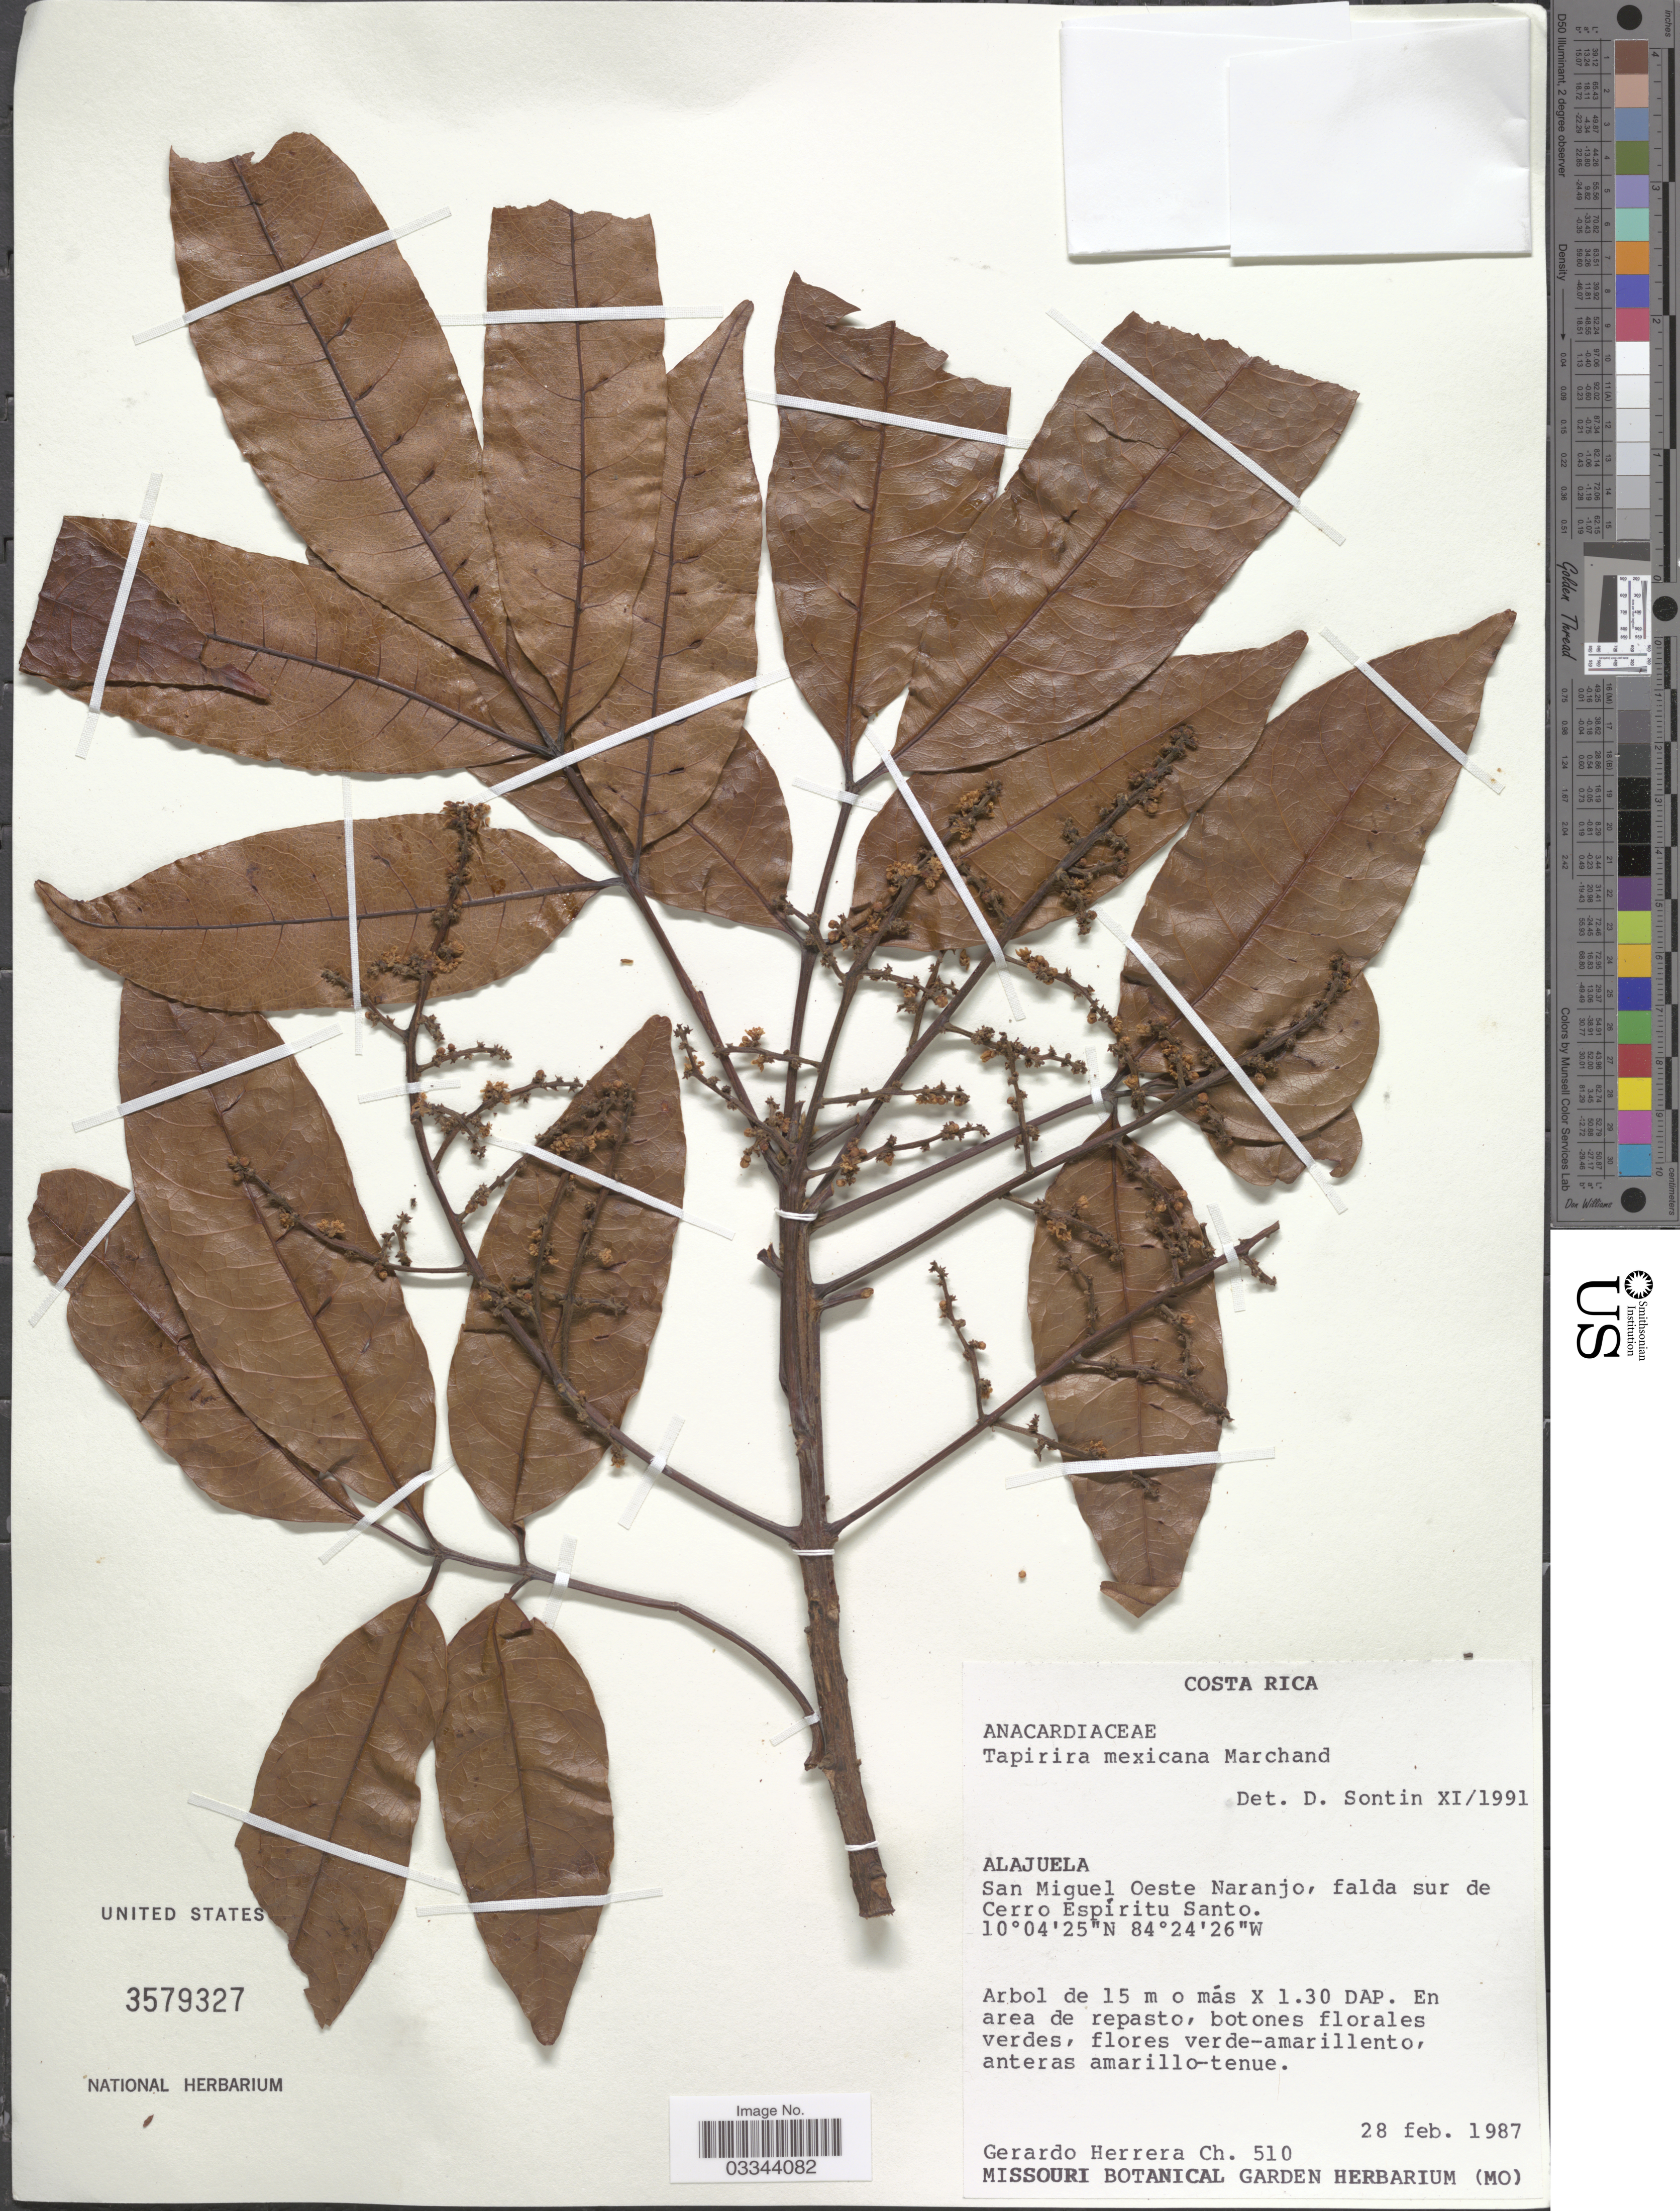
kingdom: Plantae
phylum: Tracheophyta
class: Magnoliopsida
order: Sapindales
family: Anacardiaceae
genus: Tapirira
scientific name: Tapirira mexicana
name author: Marchand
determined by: Mitchell, John D.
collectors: G. Herrera Ch.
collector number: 510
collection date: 1987-02-28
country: Costa Rica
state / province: Alajuela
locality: San Miguel Oeste Naranjo, falda sur de Cerro Espíritu Santo.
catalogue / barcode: US 3579327